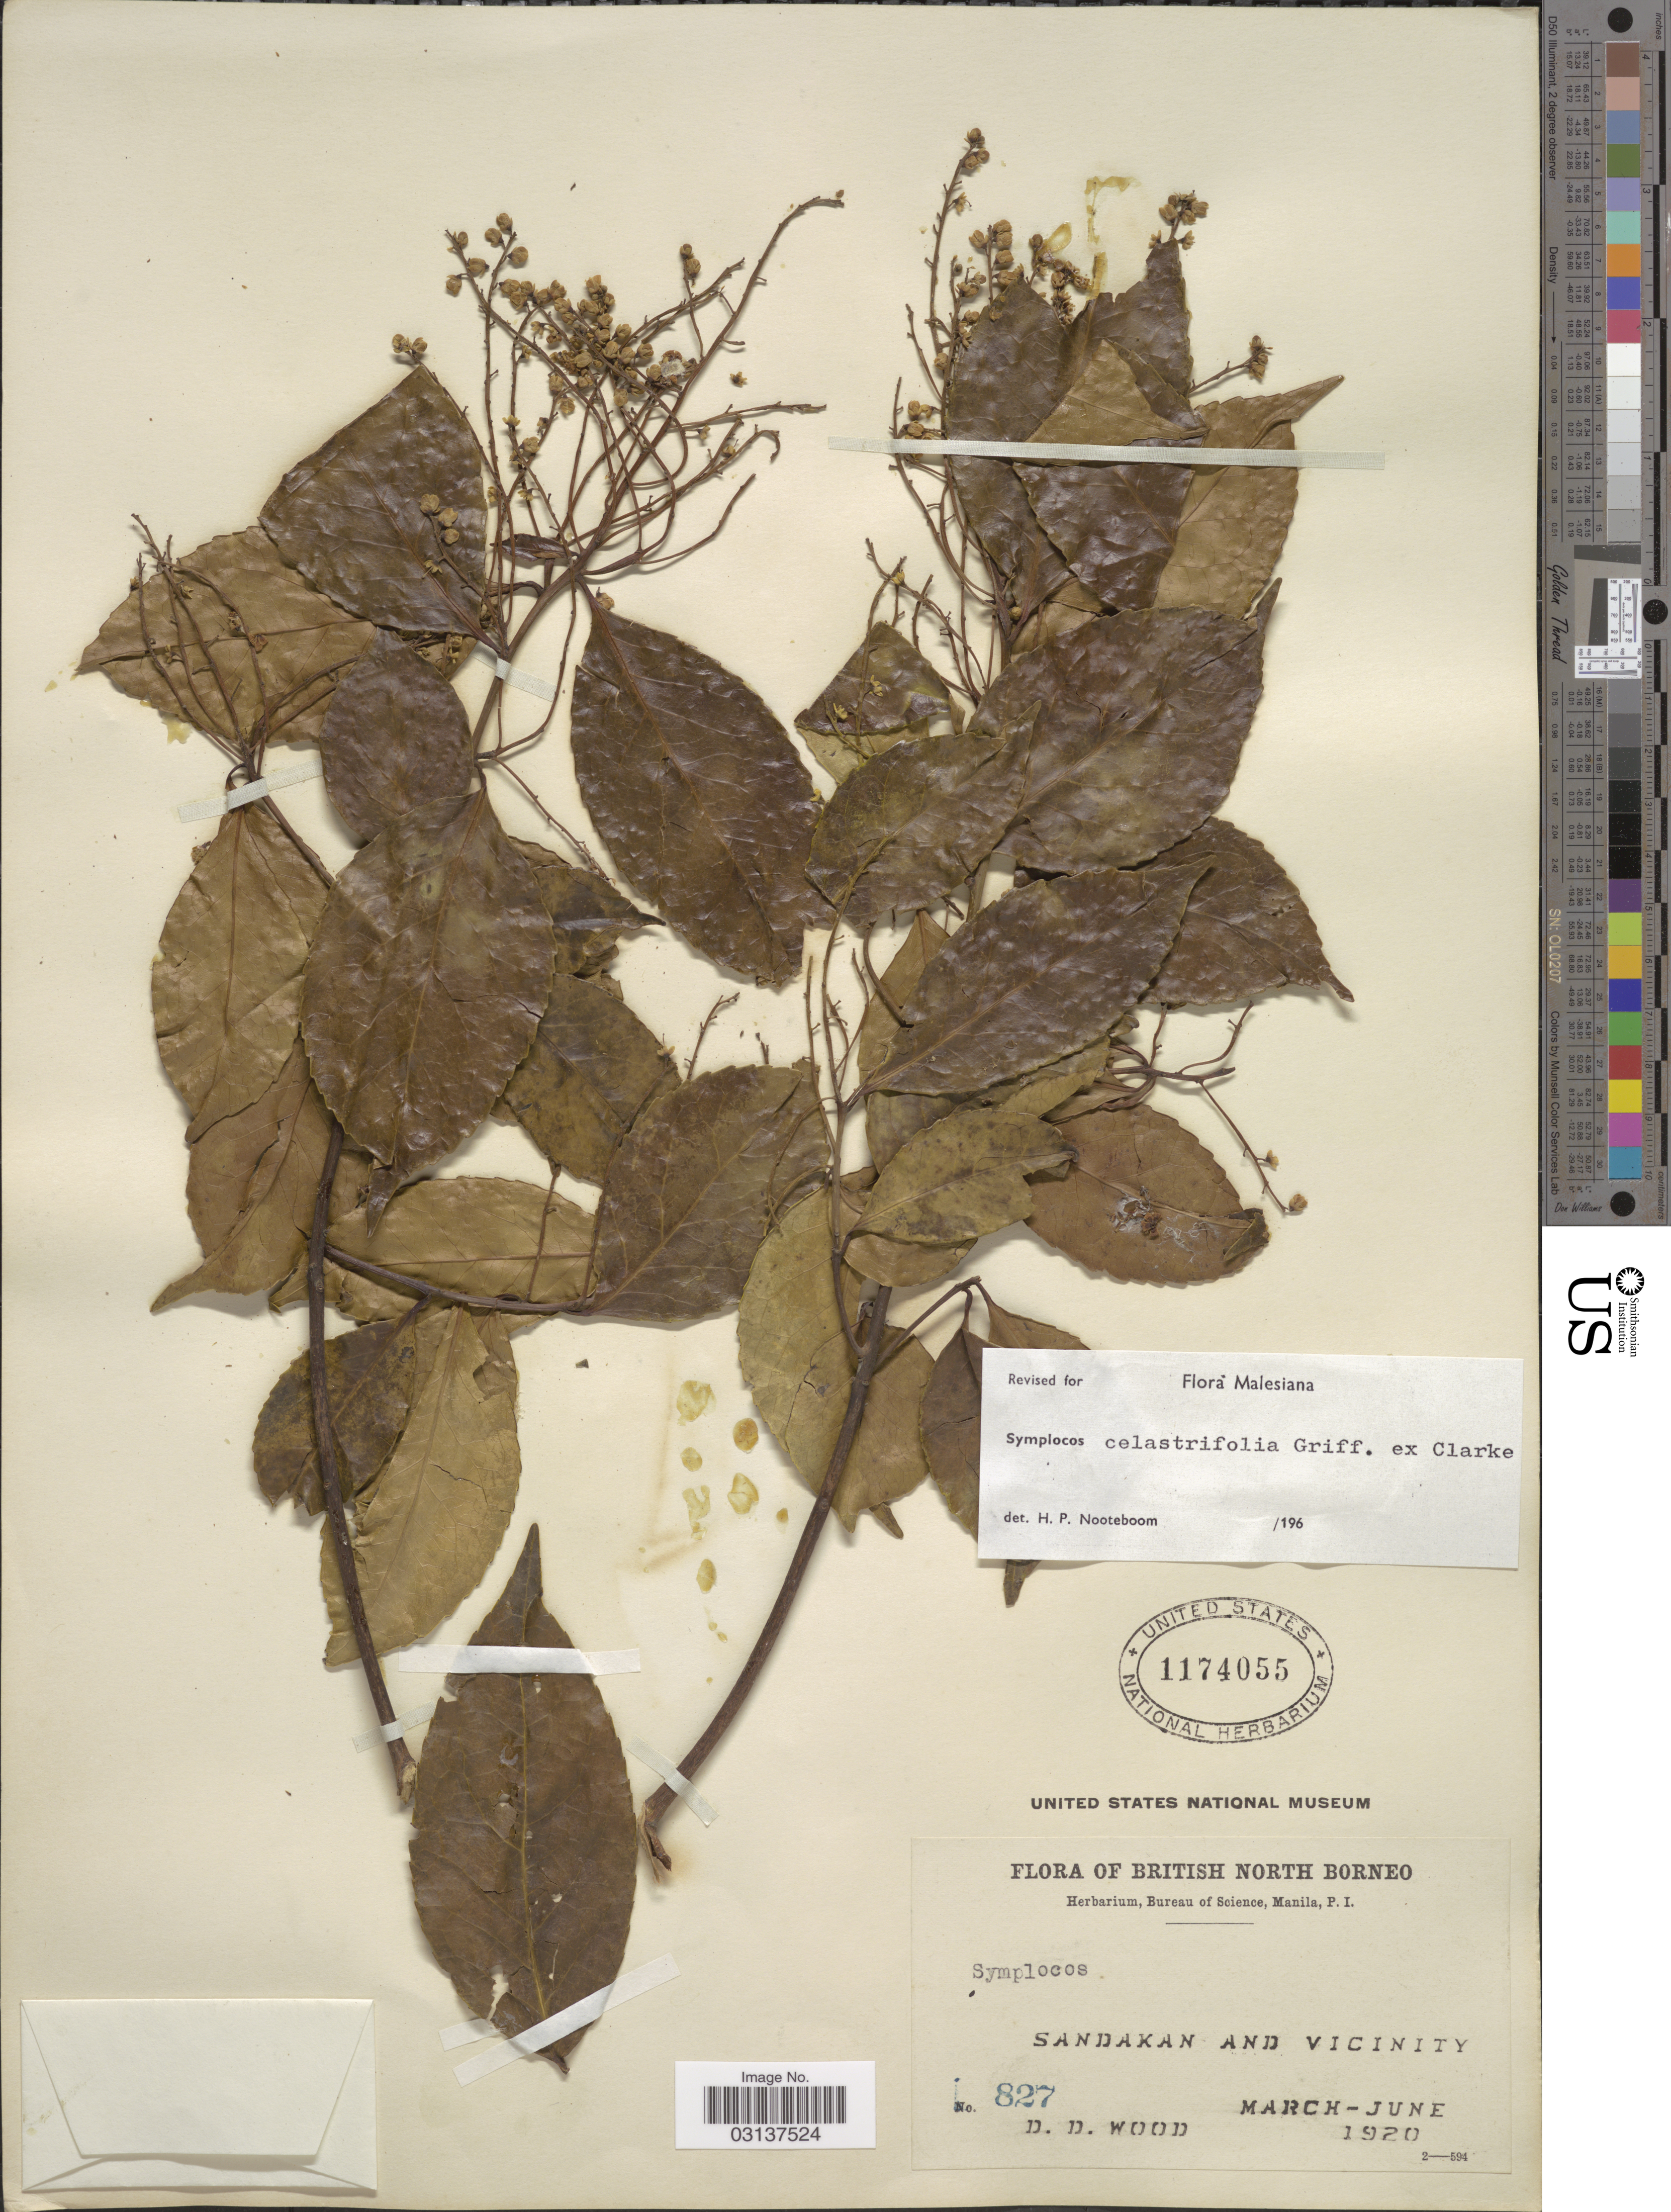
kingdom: Plantae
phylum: Tracheophyta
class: Magnoliopsida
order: Ericales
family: Symplocaceae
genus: Symplocos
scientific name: Symplocos celastrifolia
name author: Griff. ex C.B. Clarke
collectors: D. Wood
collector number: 827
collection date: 1920-03/1920-06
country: Malaysia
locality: British North Borneo, Sandakan and vicinity.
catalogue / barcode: US 1174055